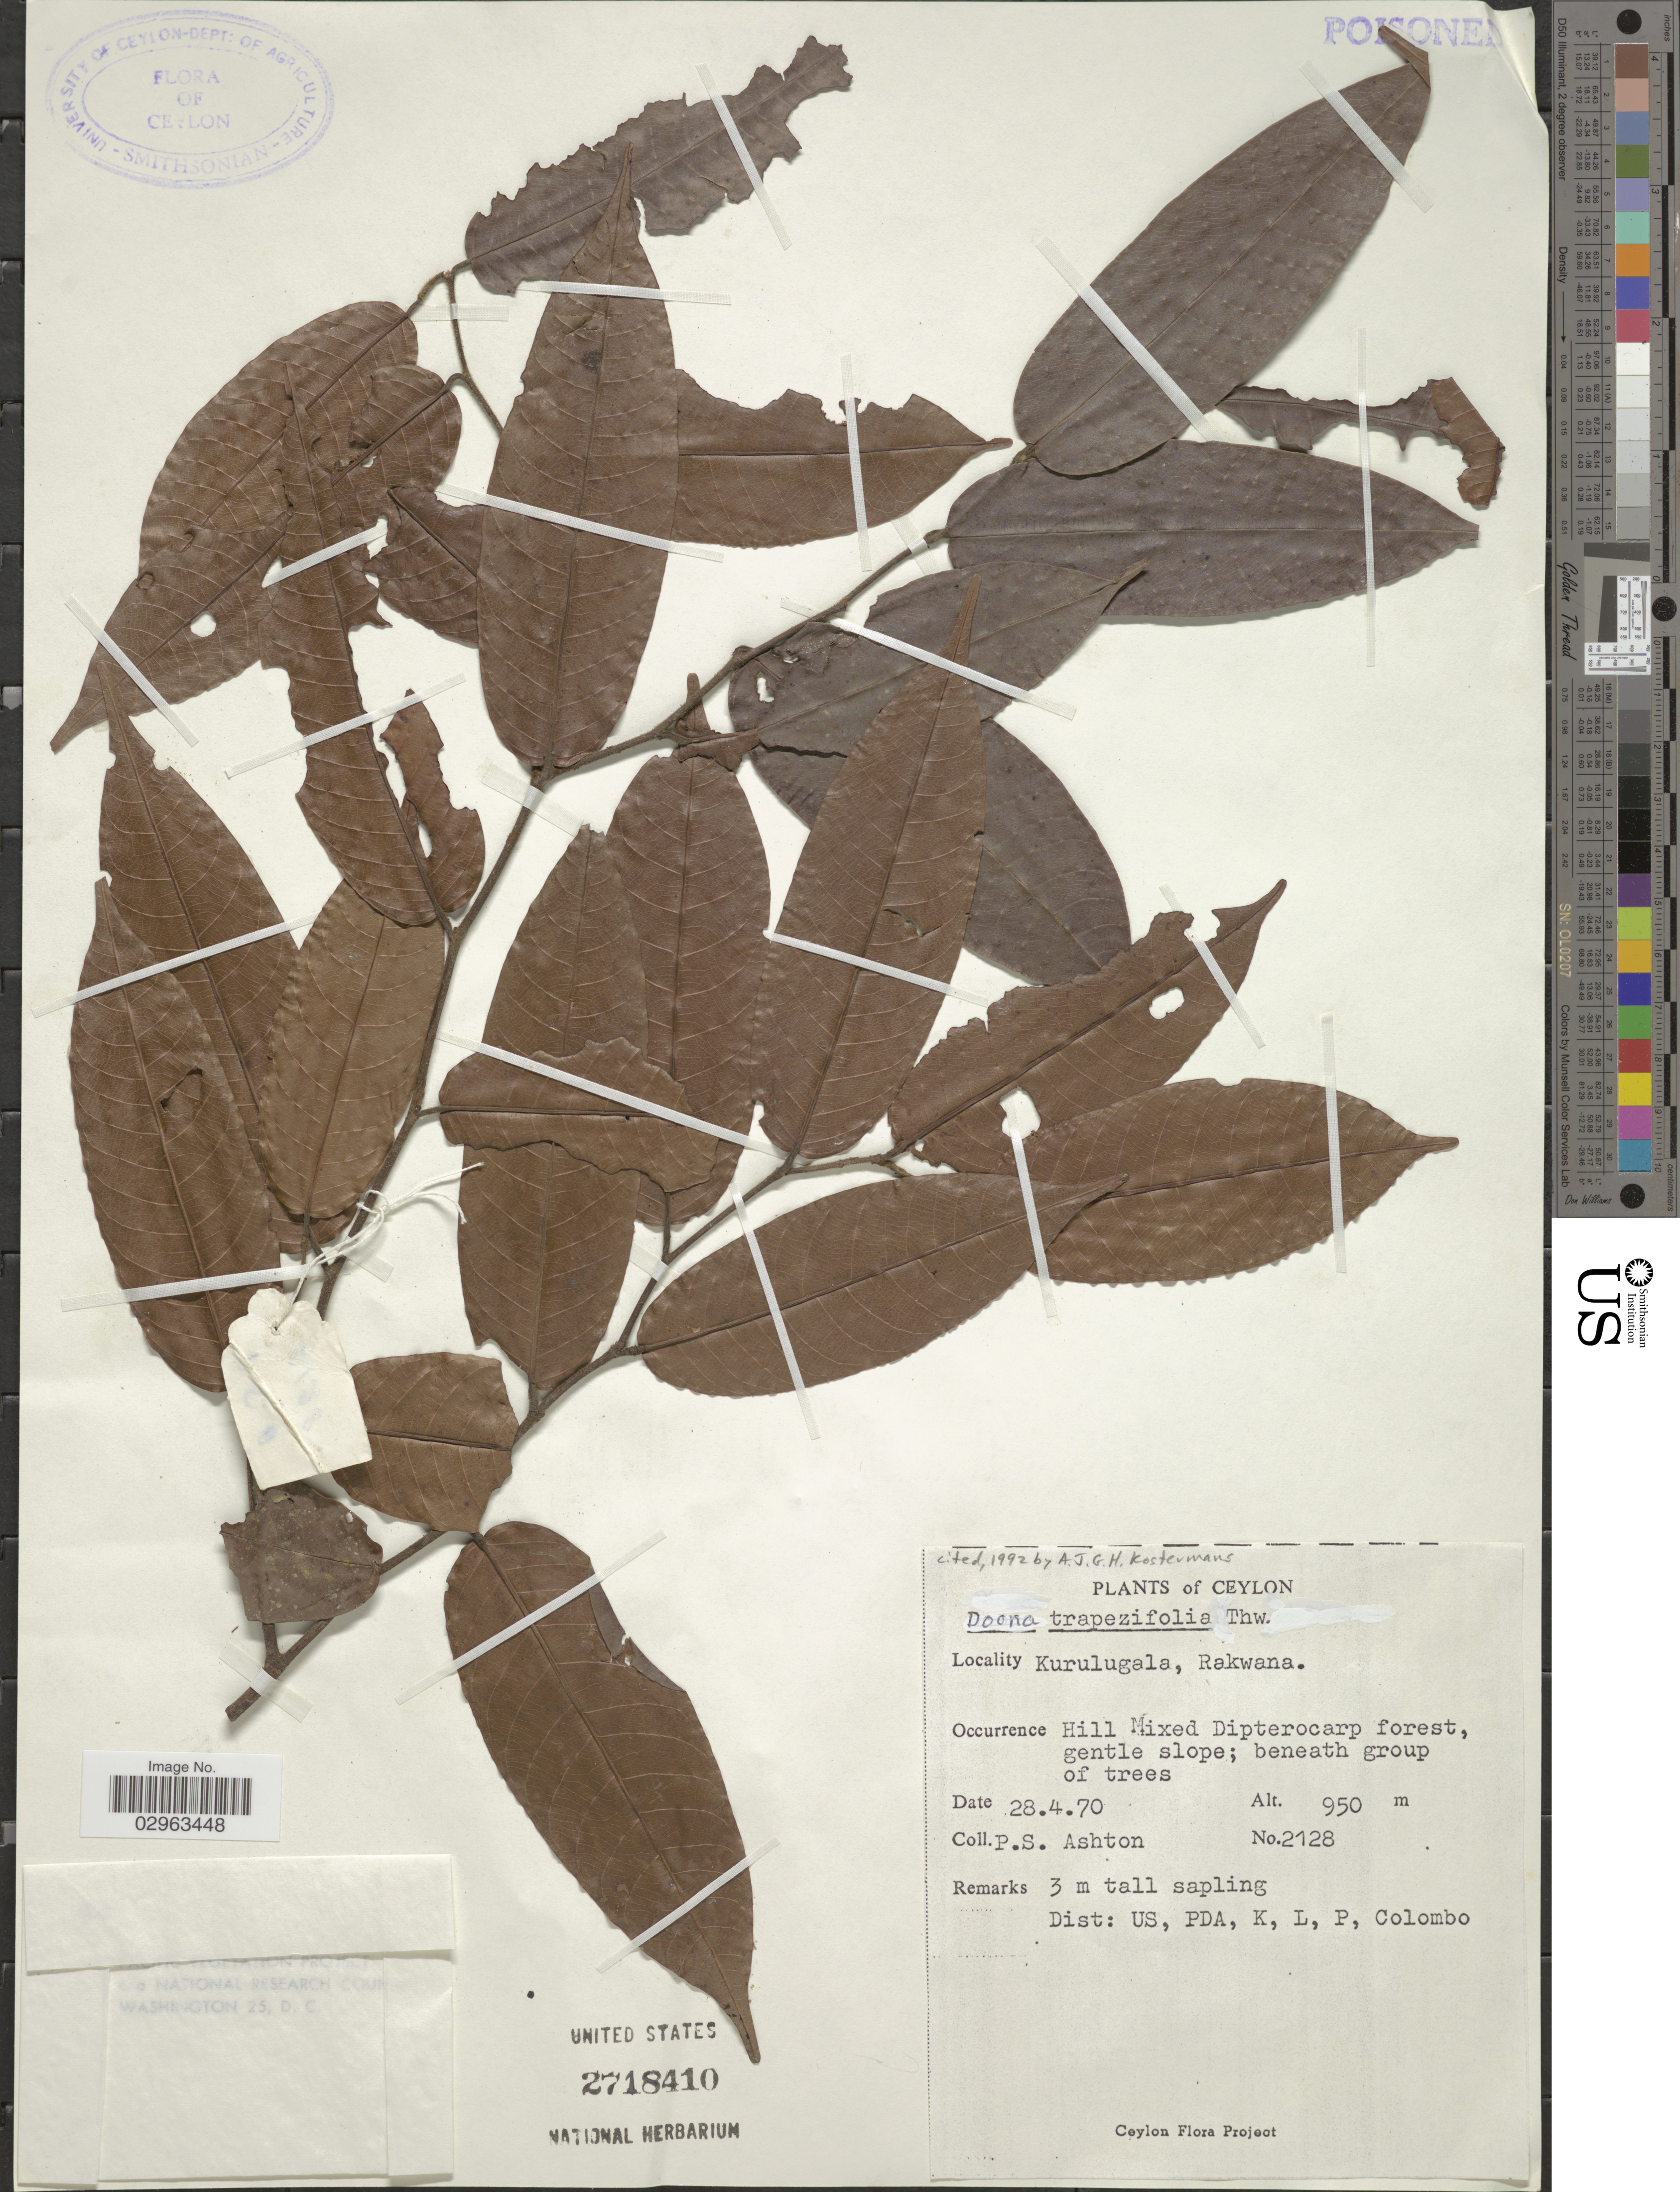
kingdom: Plantae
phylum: Tracheophyta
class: Magnoliopsida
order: Malvales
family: Dipterocarpaceae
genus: Doona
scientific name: Doona trapezifolia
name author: Thwaites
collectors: P. S. Ashton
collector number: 2128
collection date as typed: Transcribed d/m/y: 28/4/70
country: Sri Lanka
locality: Ceylon. Kurulugala, Rakwana.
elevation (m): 950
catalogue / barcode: US 2718410